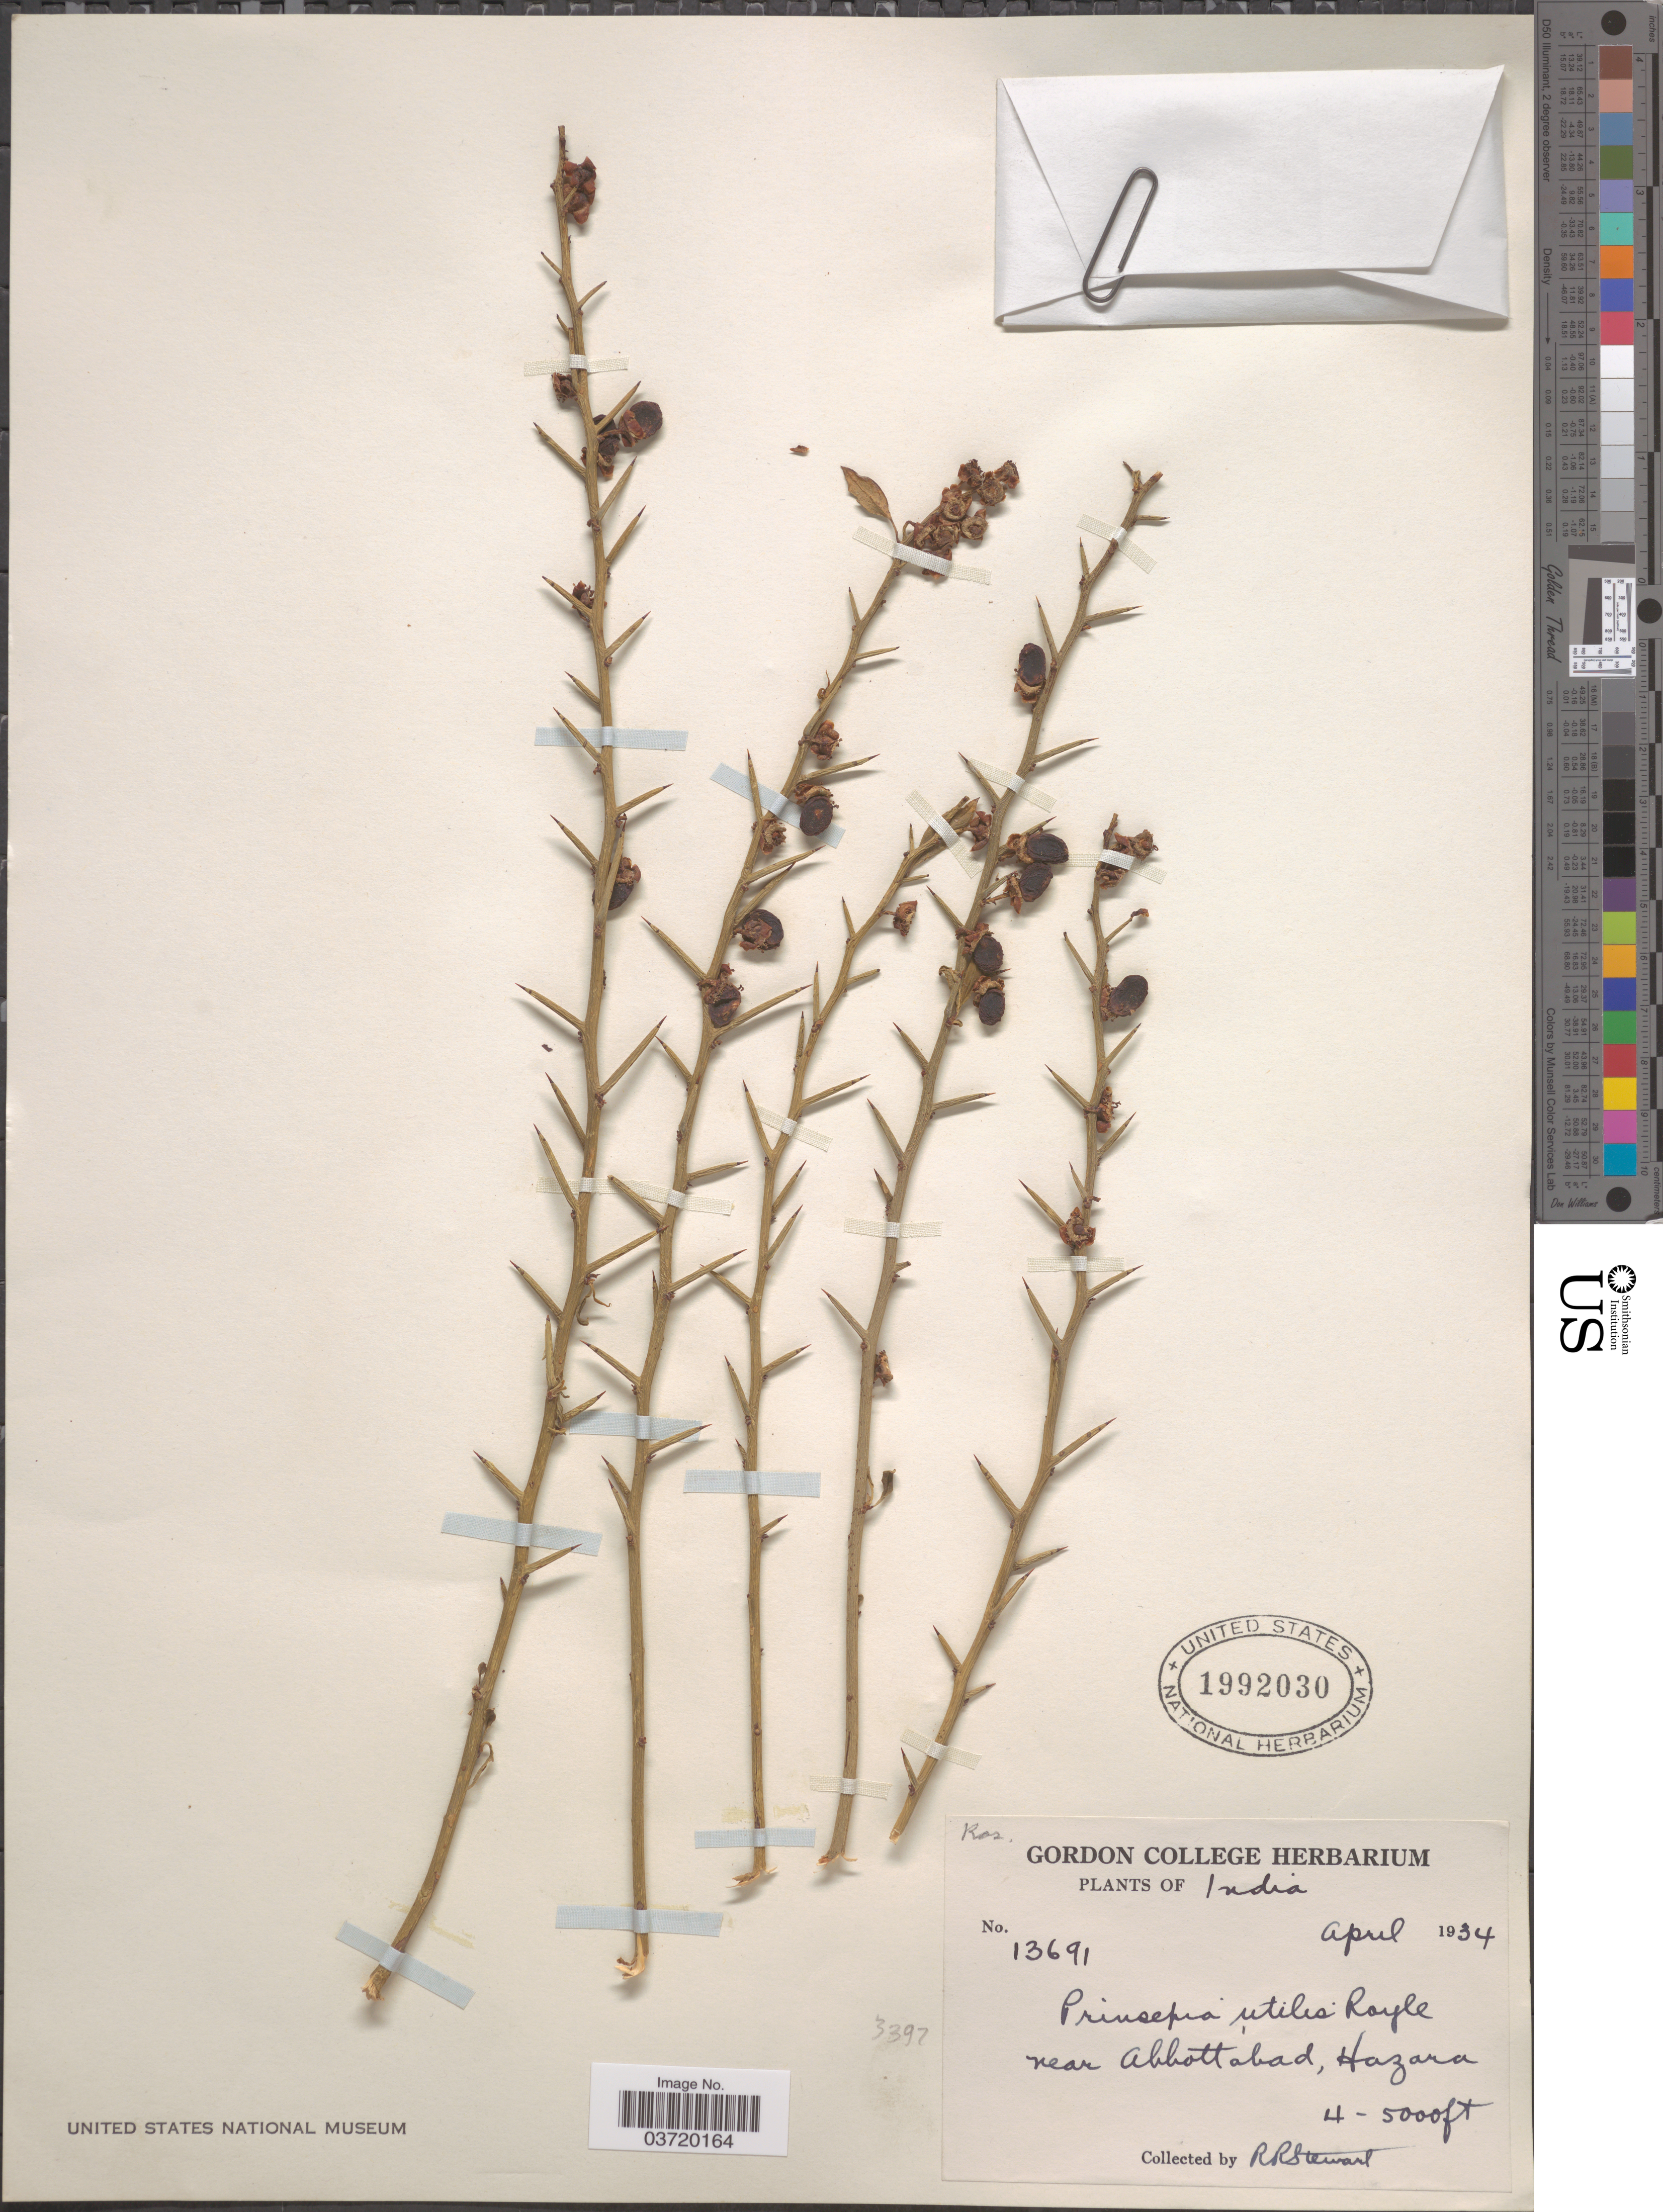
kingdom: Plantae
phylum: Tracheophyta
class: Magnoliopsida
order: Rosales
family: Rosaceae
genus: Prinsepia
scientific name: Prinsepia utilis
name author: Royle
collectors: R. Stewart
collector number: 13691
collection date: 1934-04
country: Pakistan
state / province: Khyber Pakhtunkhwa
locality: Near Abbottabad, Hazara.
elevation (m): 1219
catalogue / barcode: US 1992030